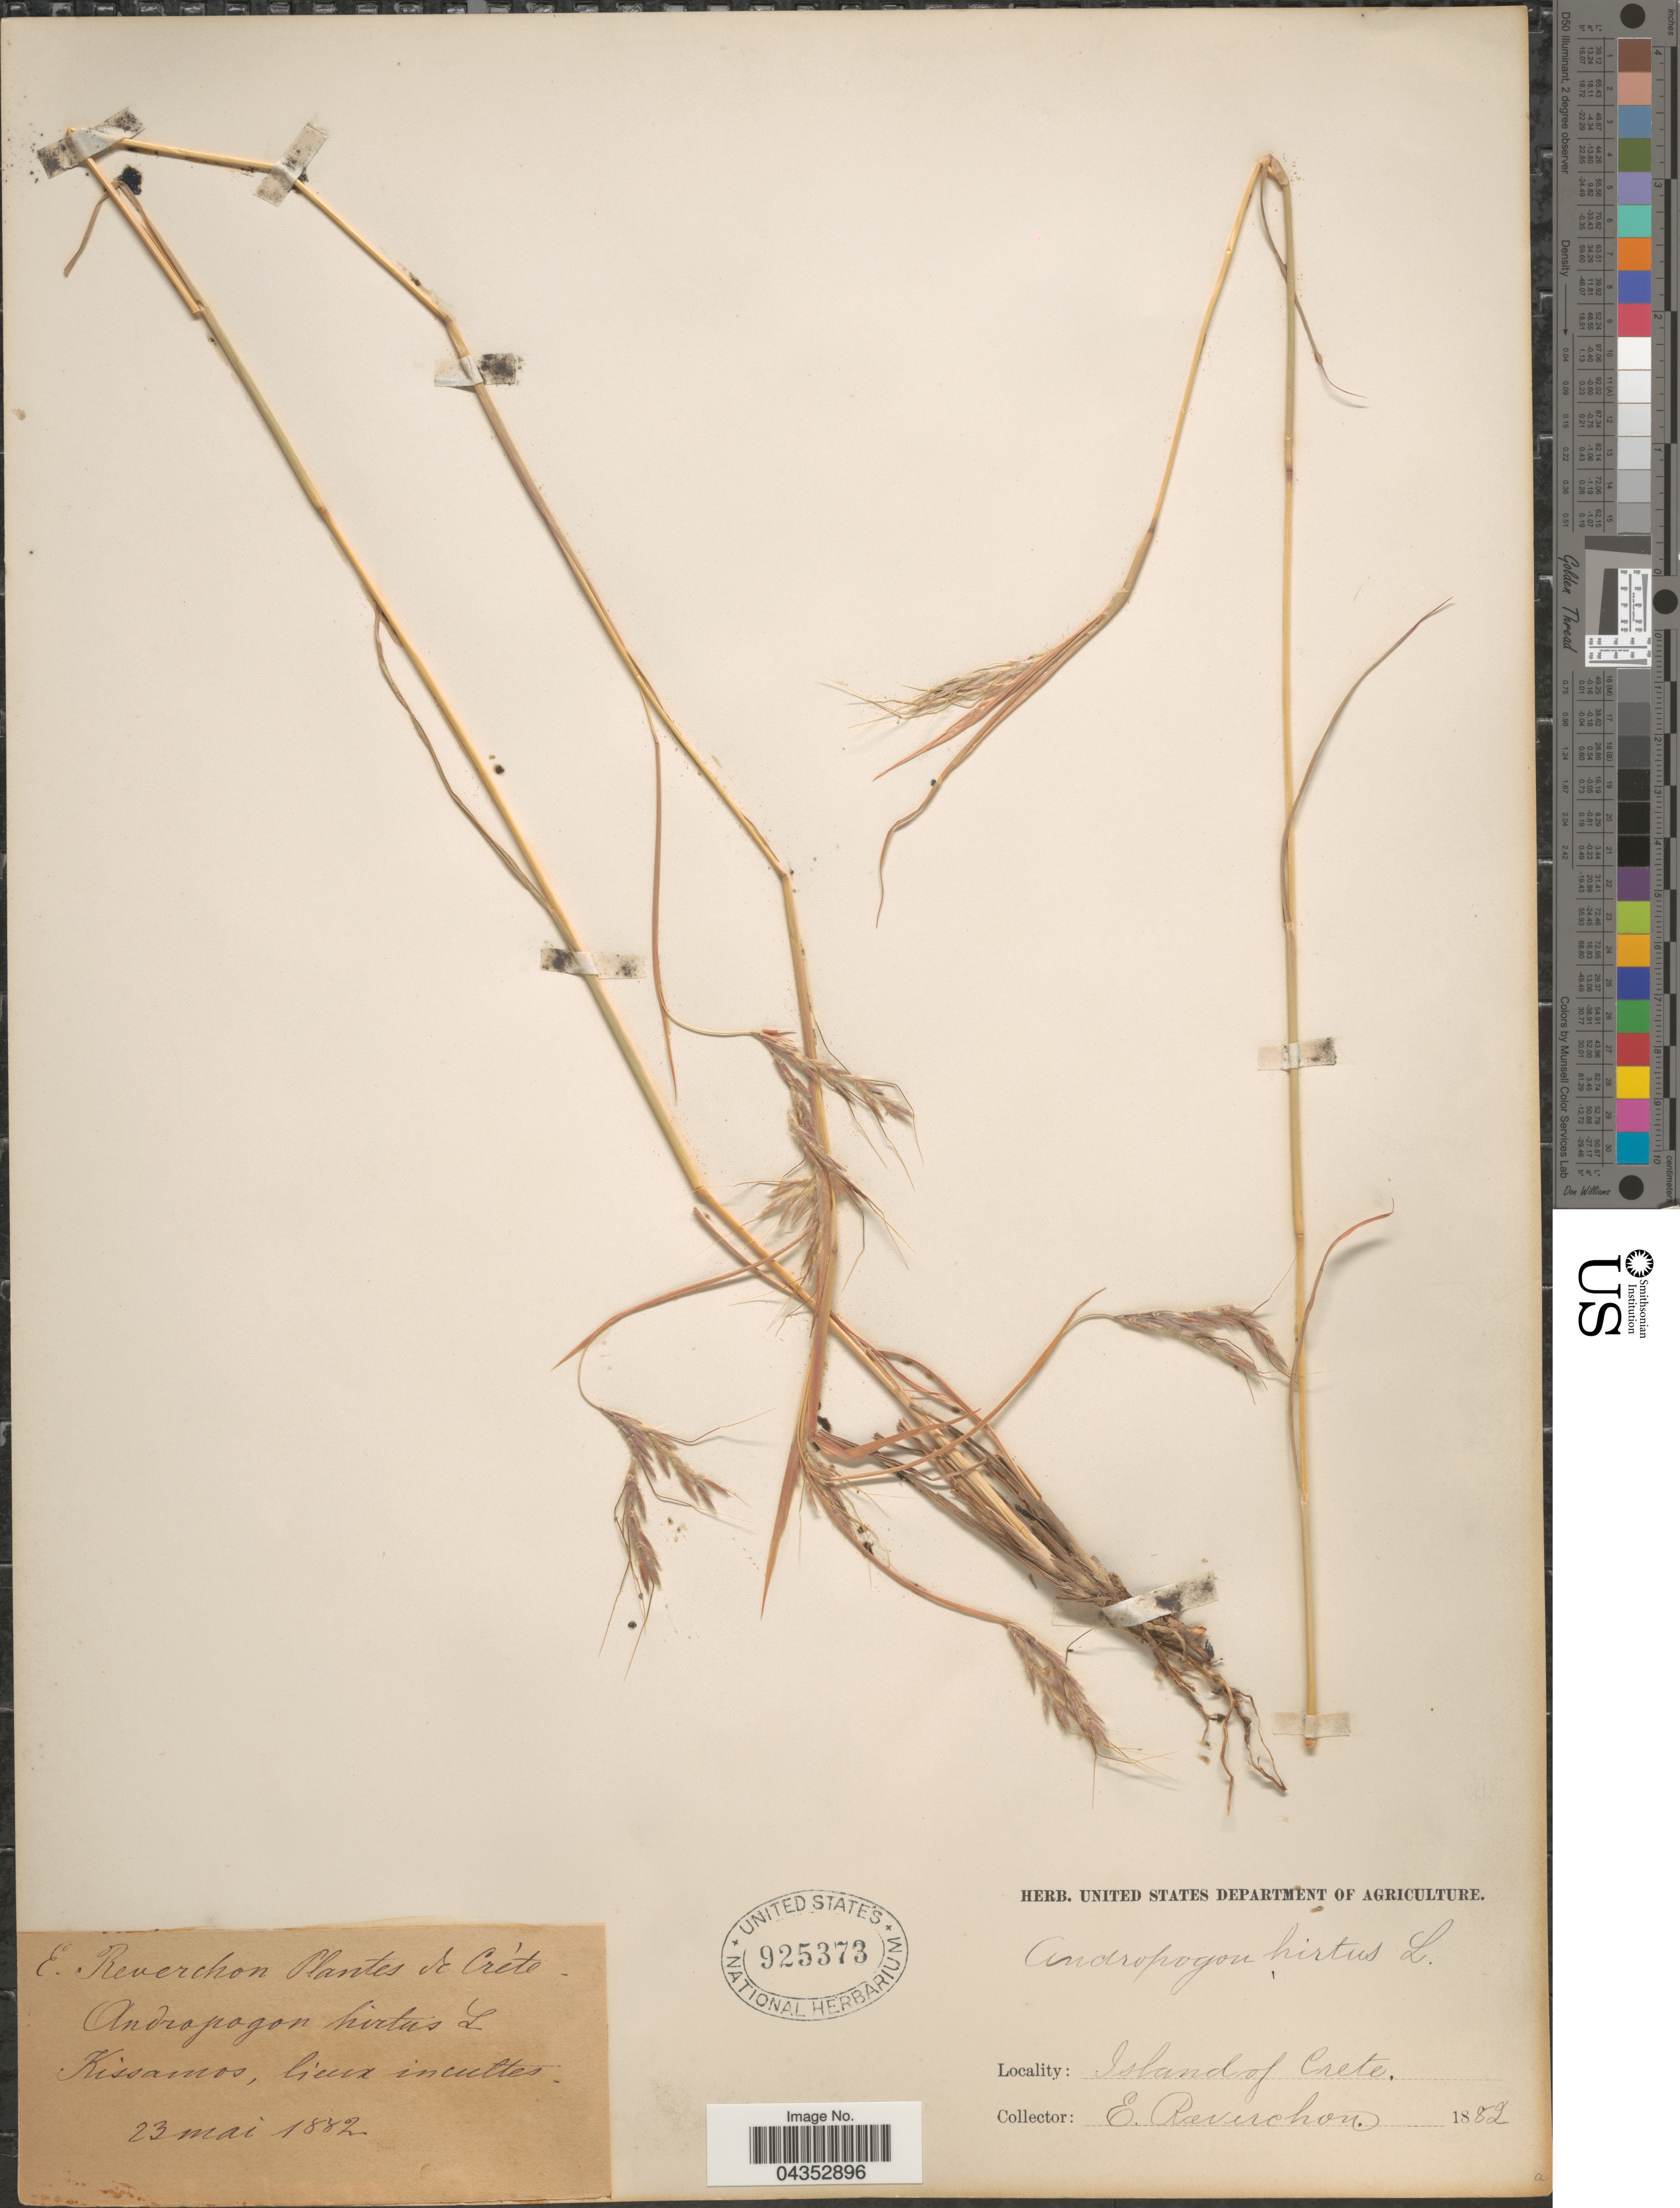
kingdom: Plantae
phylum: Tracheophyta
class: Liliopsida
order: Poales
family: Poaceae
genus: Hyparrhenia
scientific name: Hyparrhenia hirta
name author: (L.) Stapf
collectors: E. Reverchon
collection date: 1882-05-23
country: Greece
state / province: Crete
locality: Kissamos, lieux incultes. Island of Crete.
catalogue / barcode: US 925373